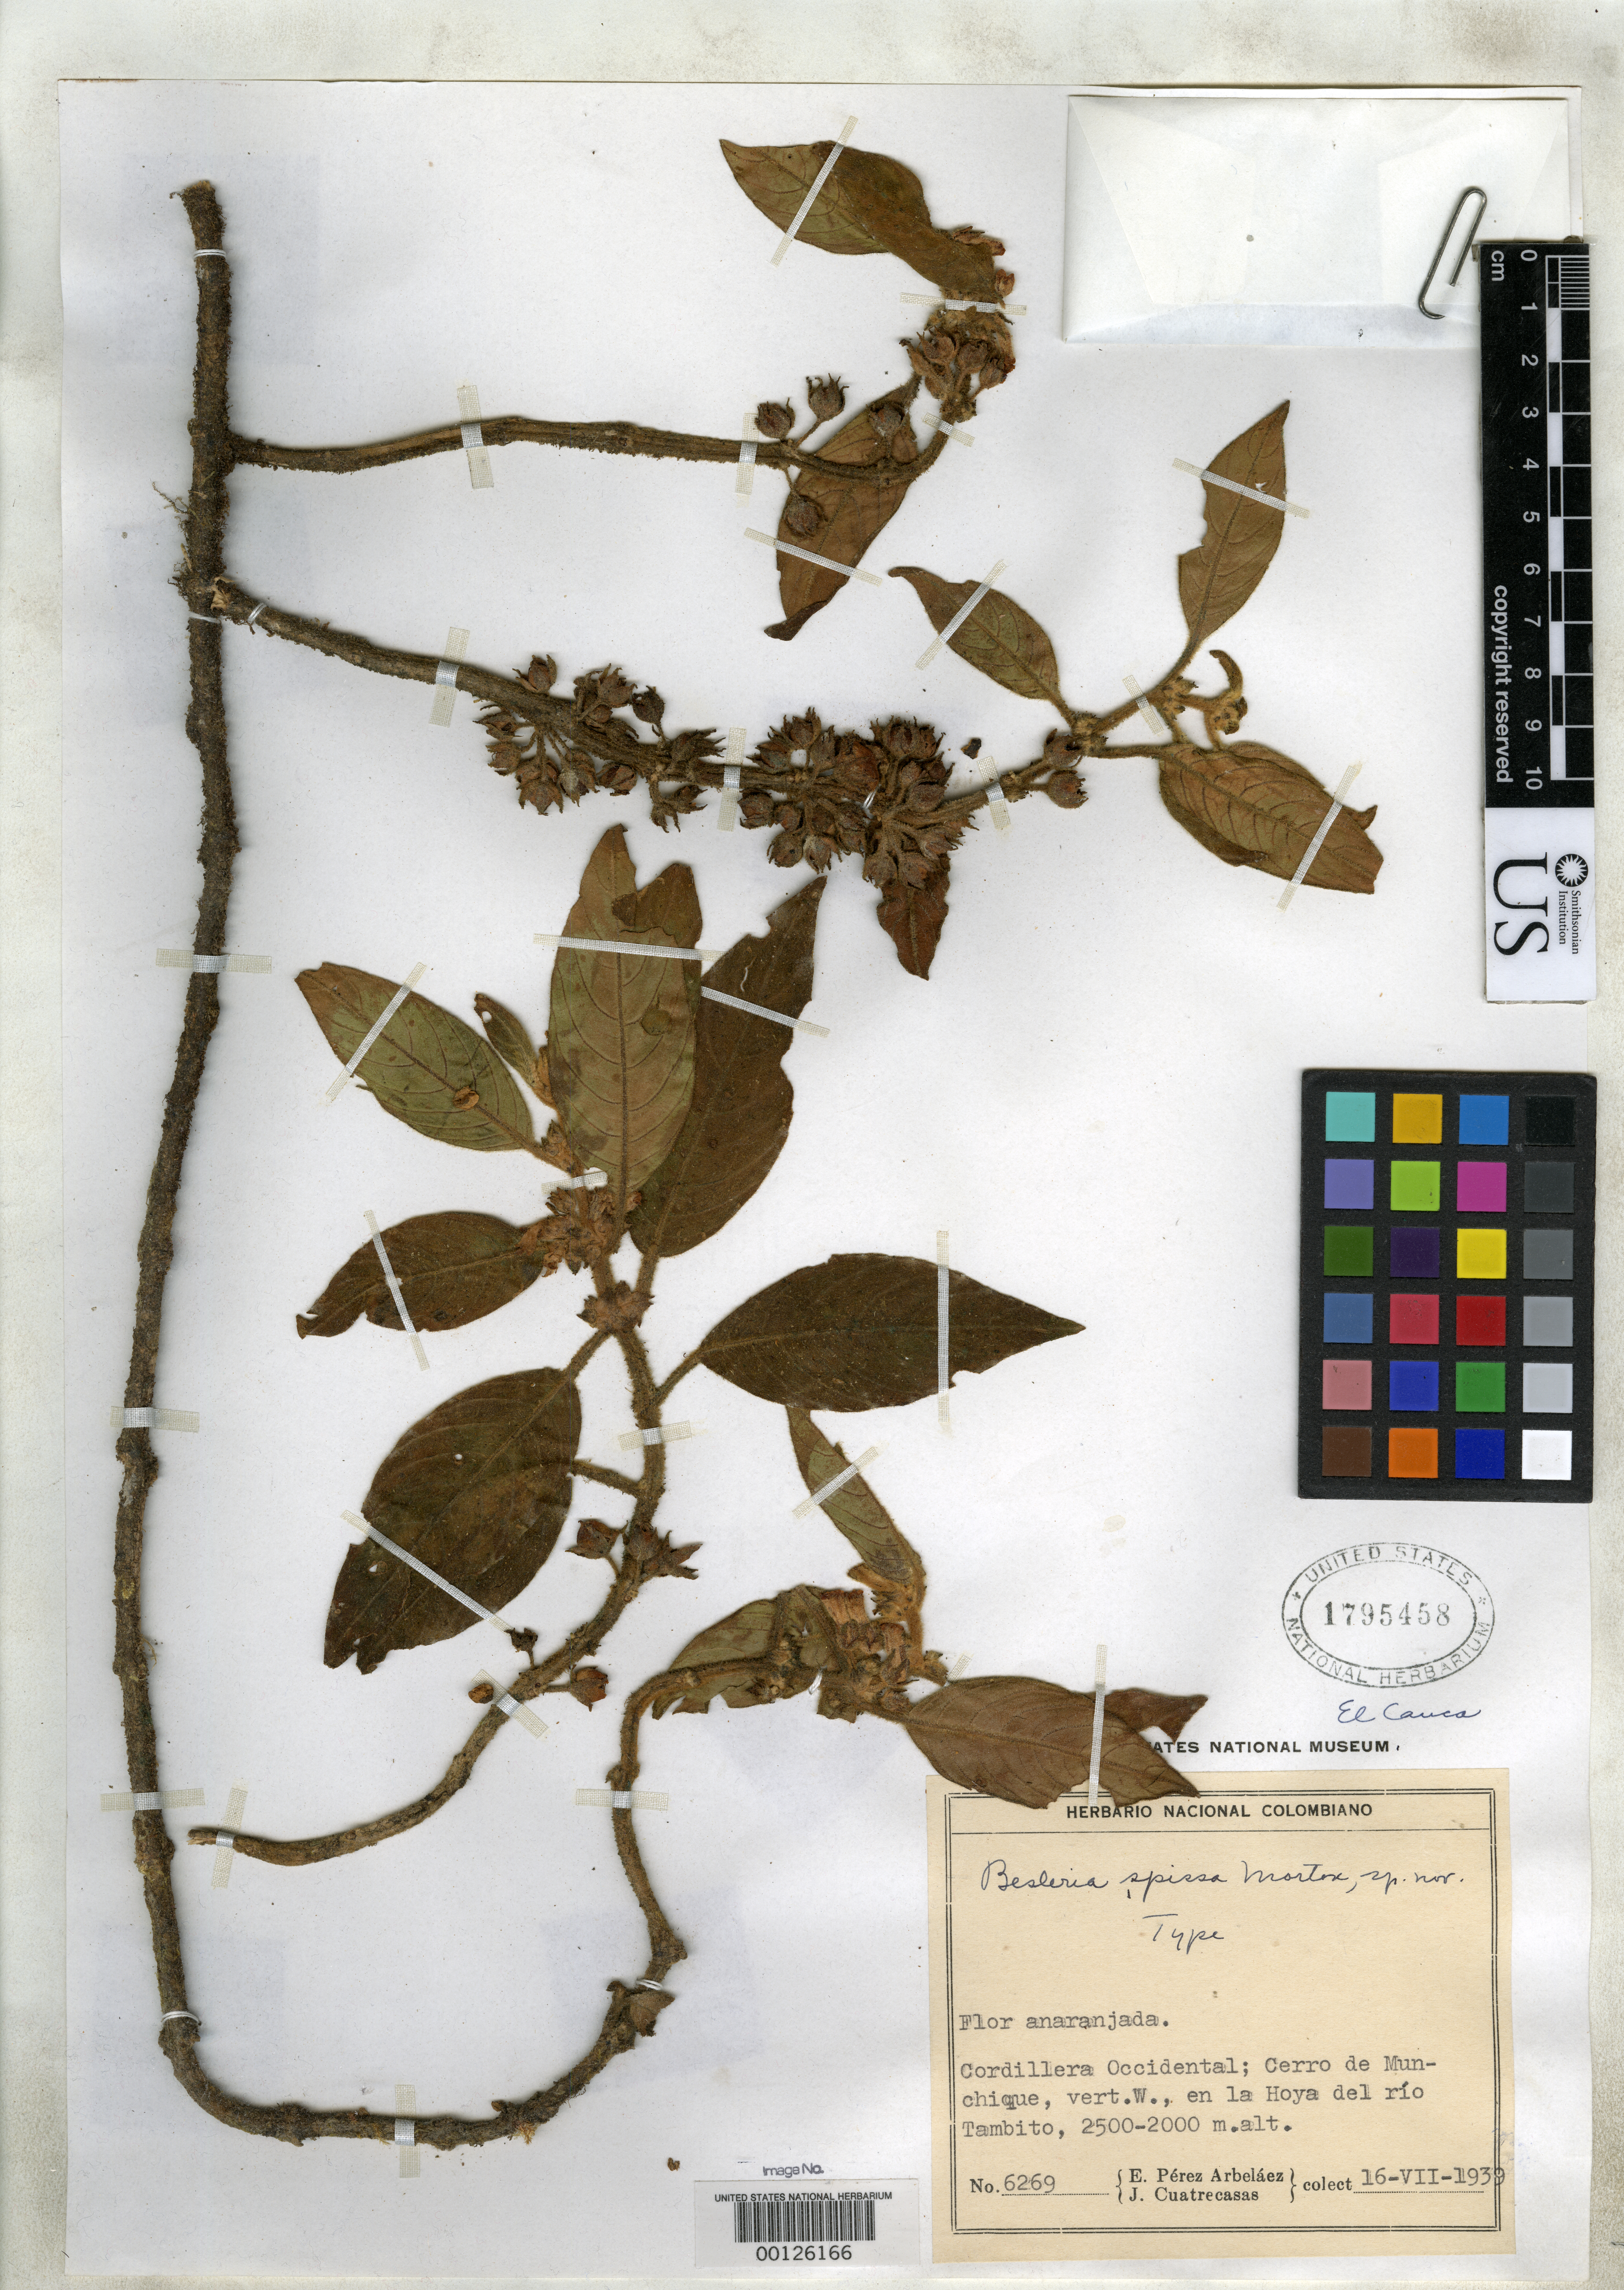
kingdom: Plantae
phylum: Tracheophyta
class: Magnoliopsida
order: Lamiales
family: Gesneriaceae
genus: Besleria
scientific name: Besleria spissa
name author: C.V. Morton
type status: Holotype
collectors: E. Pérez Arbeláez & J. Cuatrecasas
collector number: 6269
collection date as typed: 16 Jul 1939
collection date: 1939-07-16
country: Colombia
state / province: Cauca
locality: Cordillera Occidental, Hoya del Rio Tambito, Cerro de Munchique.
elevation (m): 2000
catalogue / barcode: US 1795458